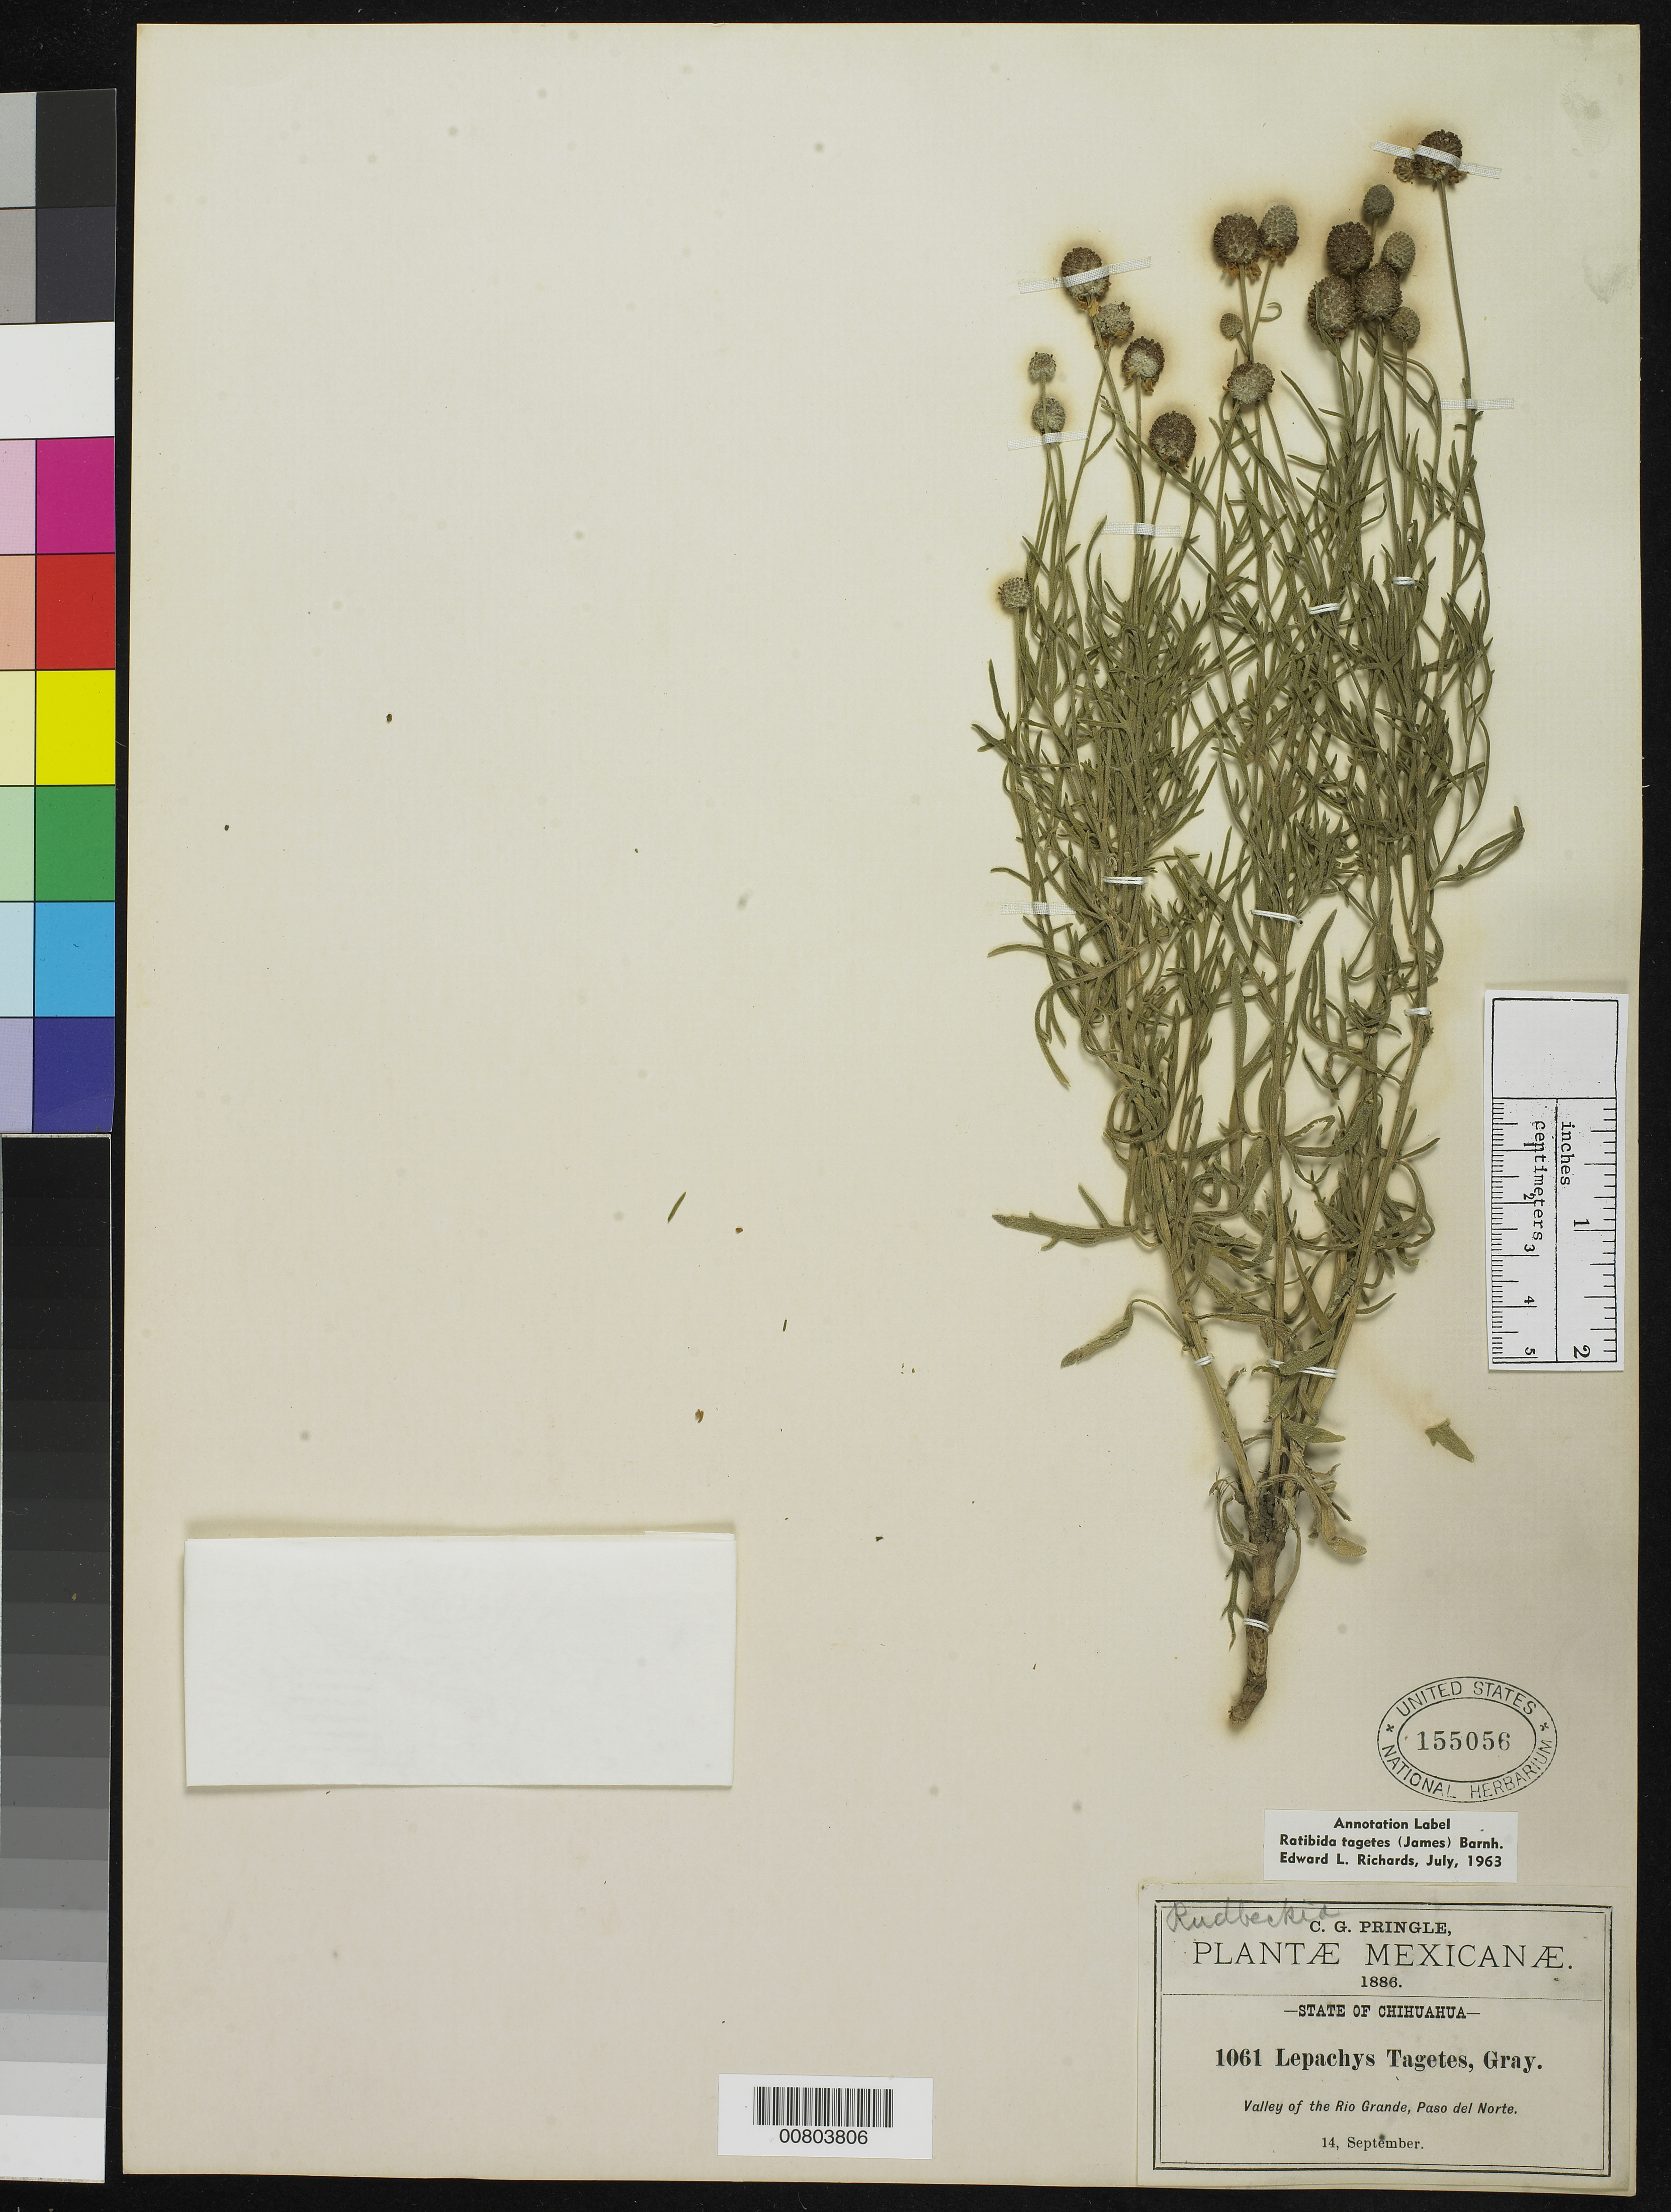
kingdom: Plantae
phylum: Tracheophyta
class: Magnoliopsida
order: Asterales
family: Asteraceae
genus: Ratibida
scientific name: Ratibida tagetes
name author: (James) Barnhart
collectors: C. G. Pringle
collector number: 1061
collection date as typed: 14 Sep 1886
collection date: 1886-09-14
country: Mexico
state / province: Chihuahua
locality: Valley of the Rio Grande, Paso del Norte, Chihuahua.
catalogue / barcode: US 155056